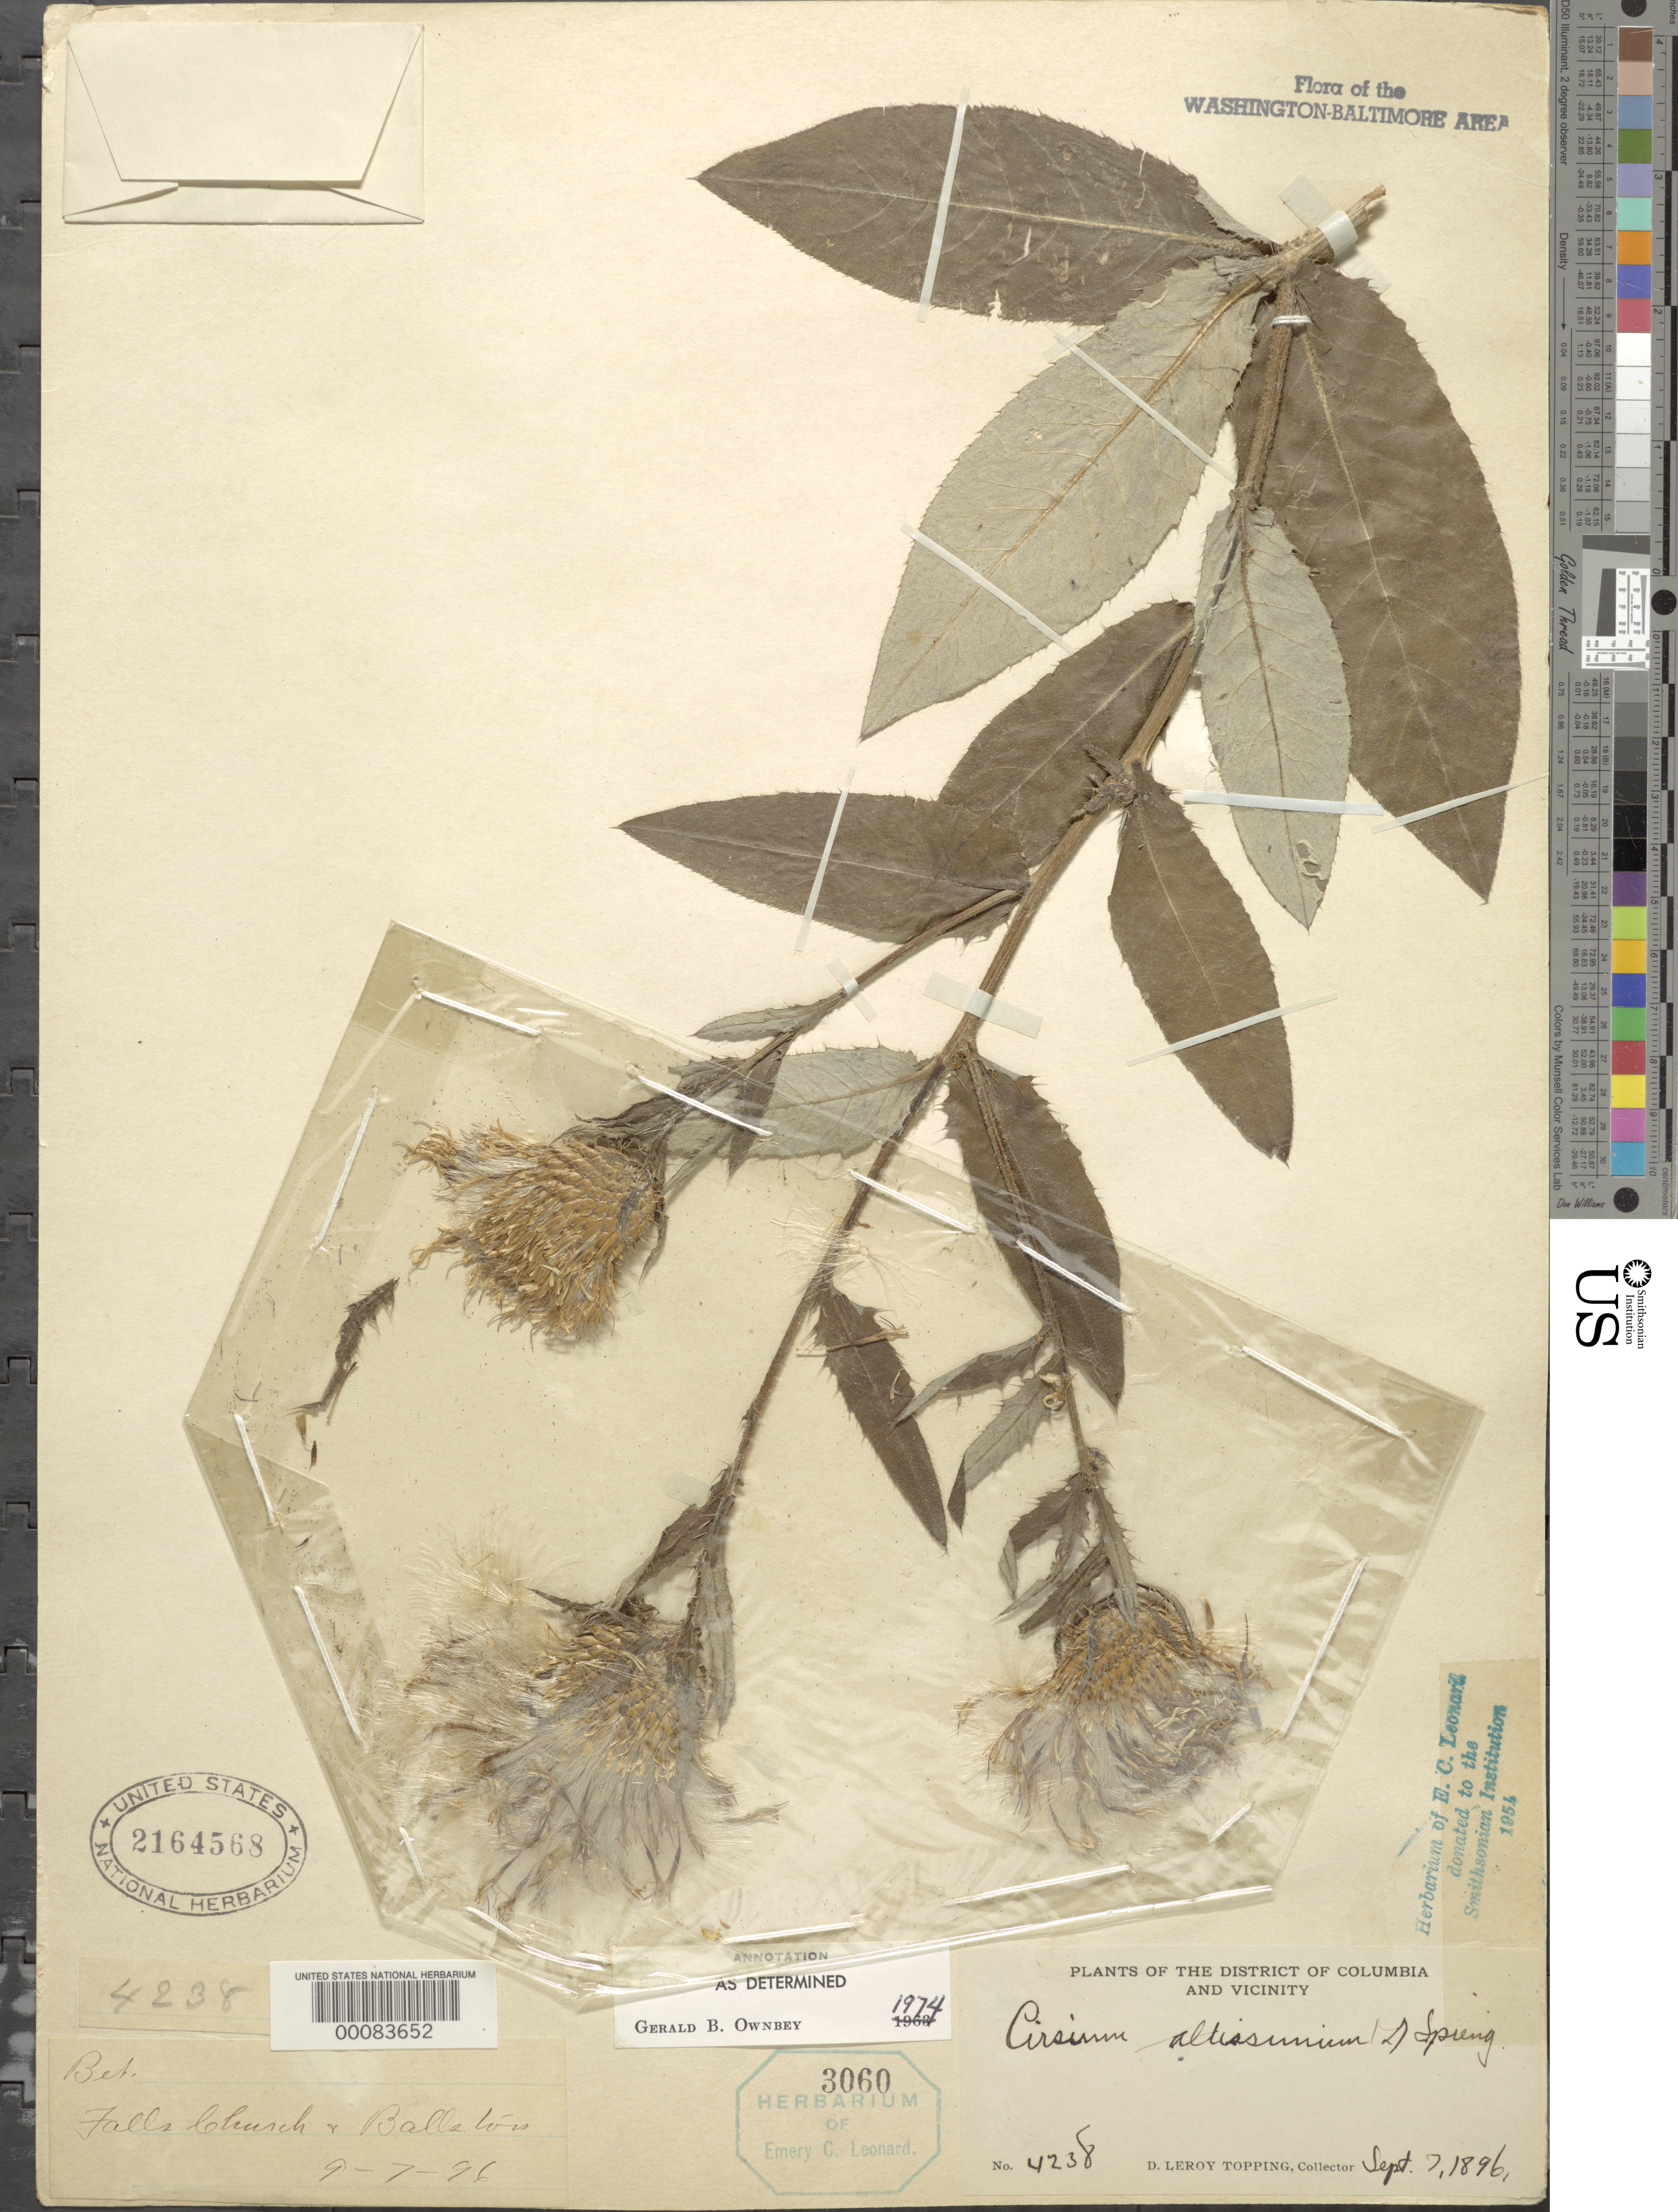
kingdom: Plantae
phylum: Tracheophyta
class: Magnoliopsida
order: Asterales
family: Asteraceae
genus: Cirsium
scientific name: Cirsium altissimum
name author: (L.) Hill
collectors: D. L. Topping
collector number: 4238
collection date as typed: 07 Sep 1896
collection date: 1896-09-07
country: United States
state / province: Virginia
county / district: Fairfax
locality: Falls Church and Ballston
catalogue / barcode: US 2164568